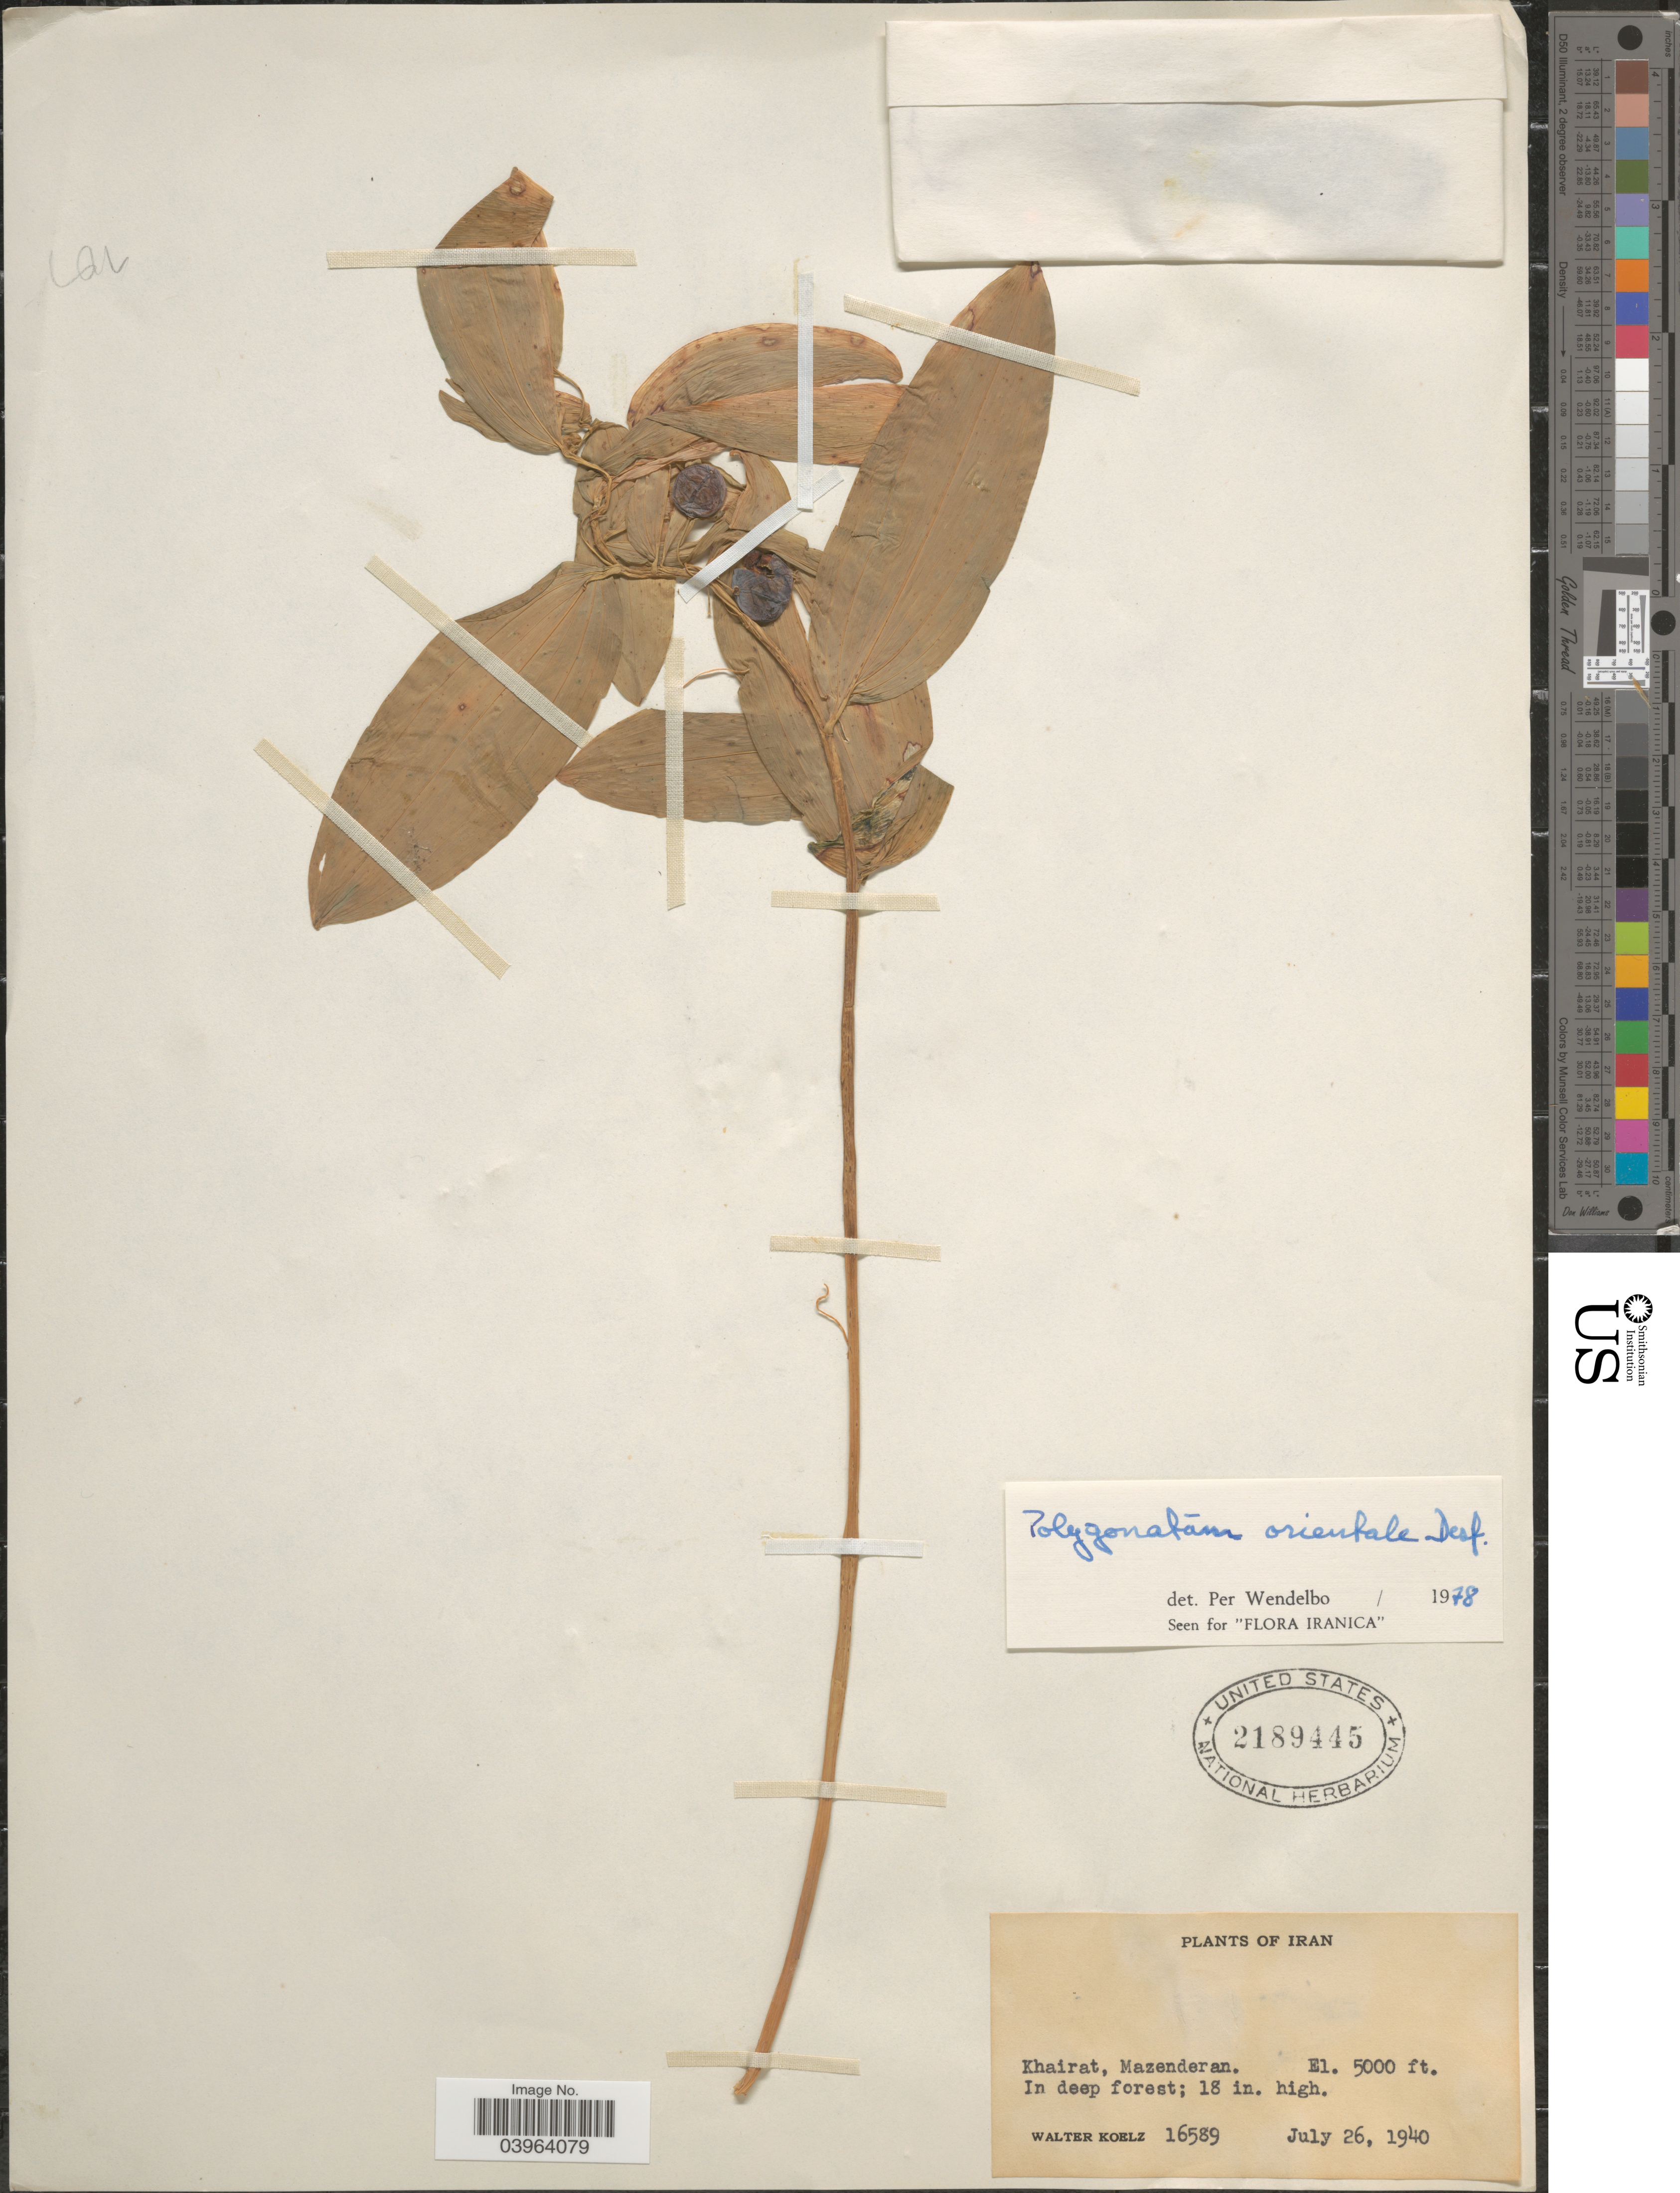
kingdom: Plantae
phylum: Tracheophyta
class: Liliopsida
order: Asparagales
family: Asparagaceae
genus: Polygonatum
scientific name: Polygonatum orientale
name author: Desf.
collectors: W. N. Koelz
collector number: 16589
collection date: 1940-07-26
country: Iran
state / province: Mazandaran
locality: Khairat, Mazenderan.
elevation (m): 1524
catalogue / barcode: US 2189445